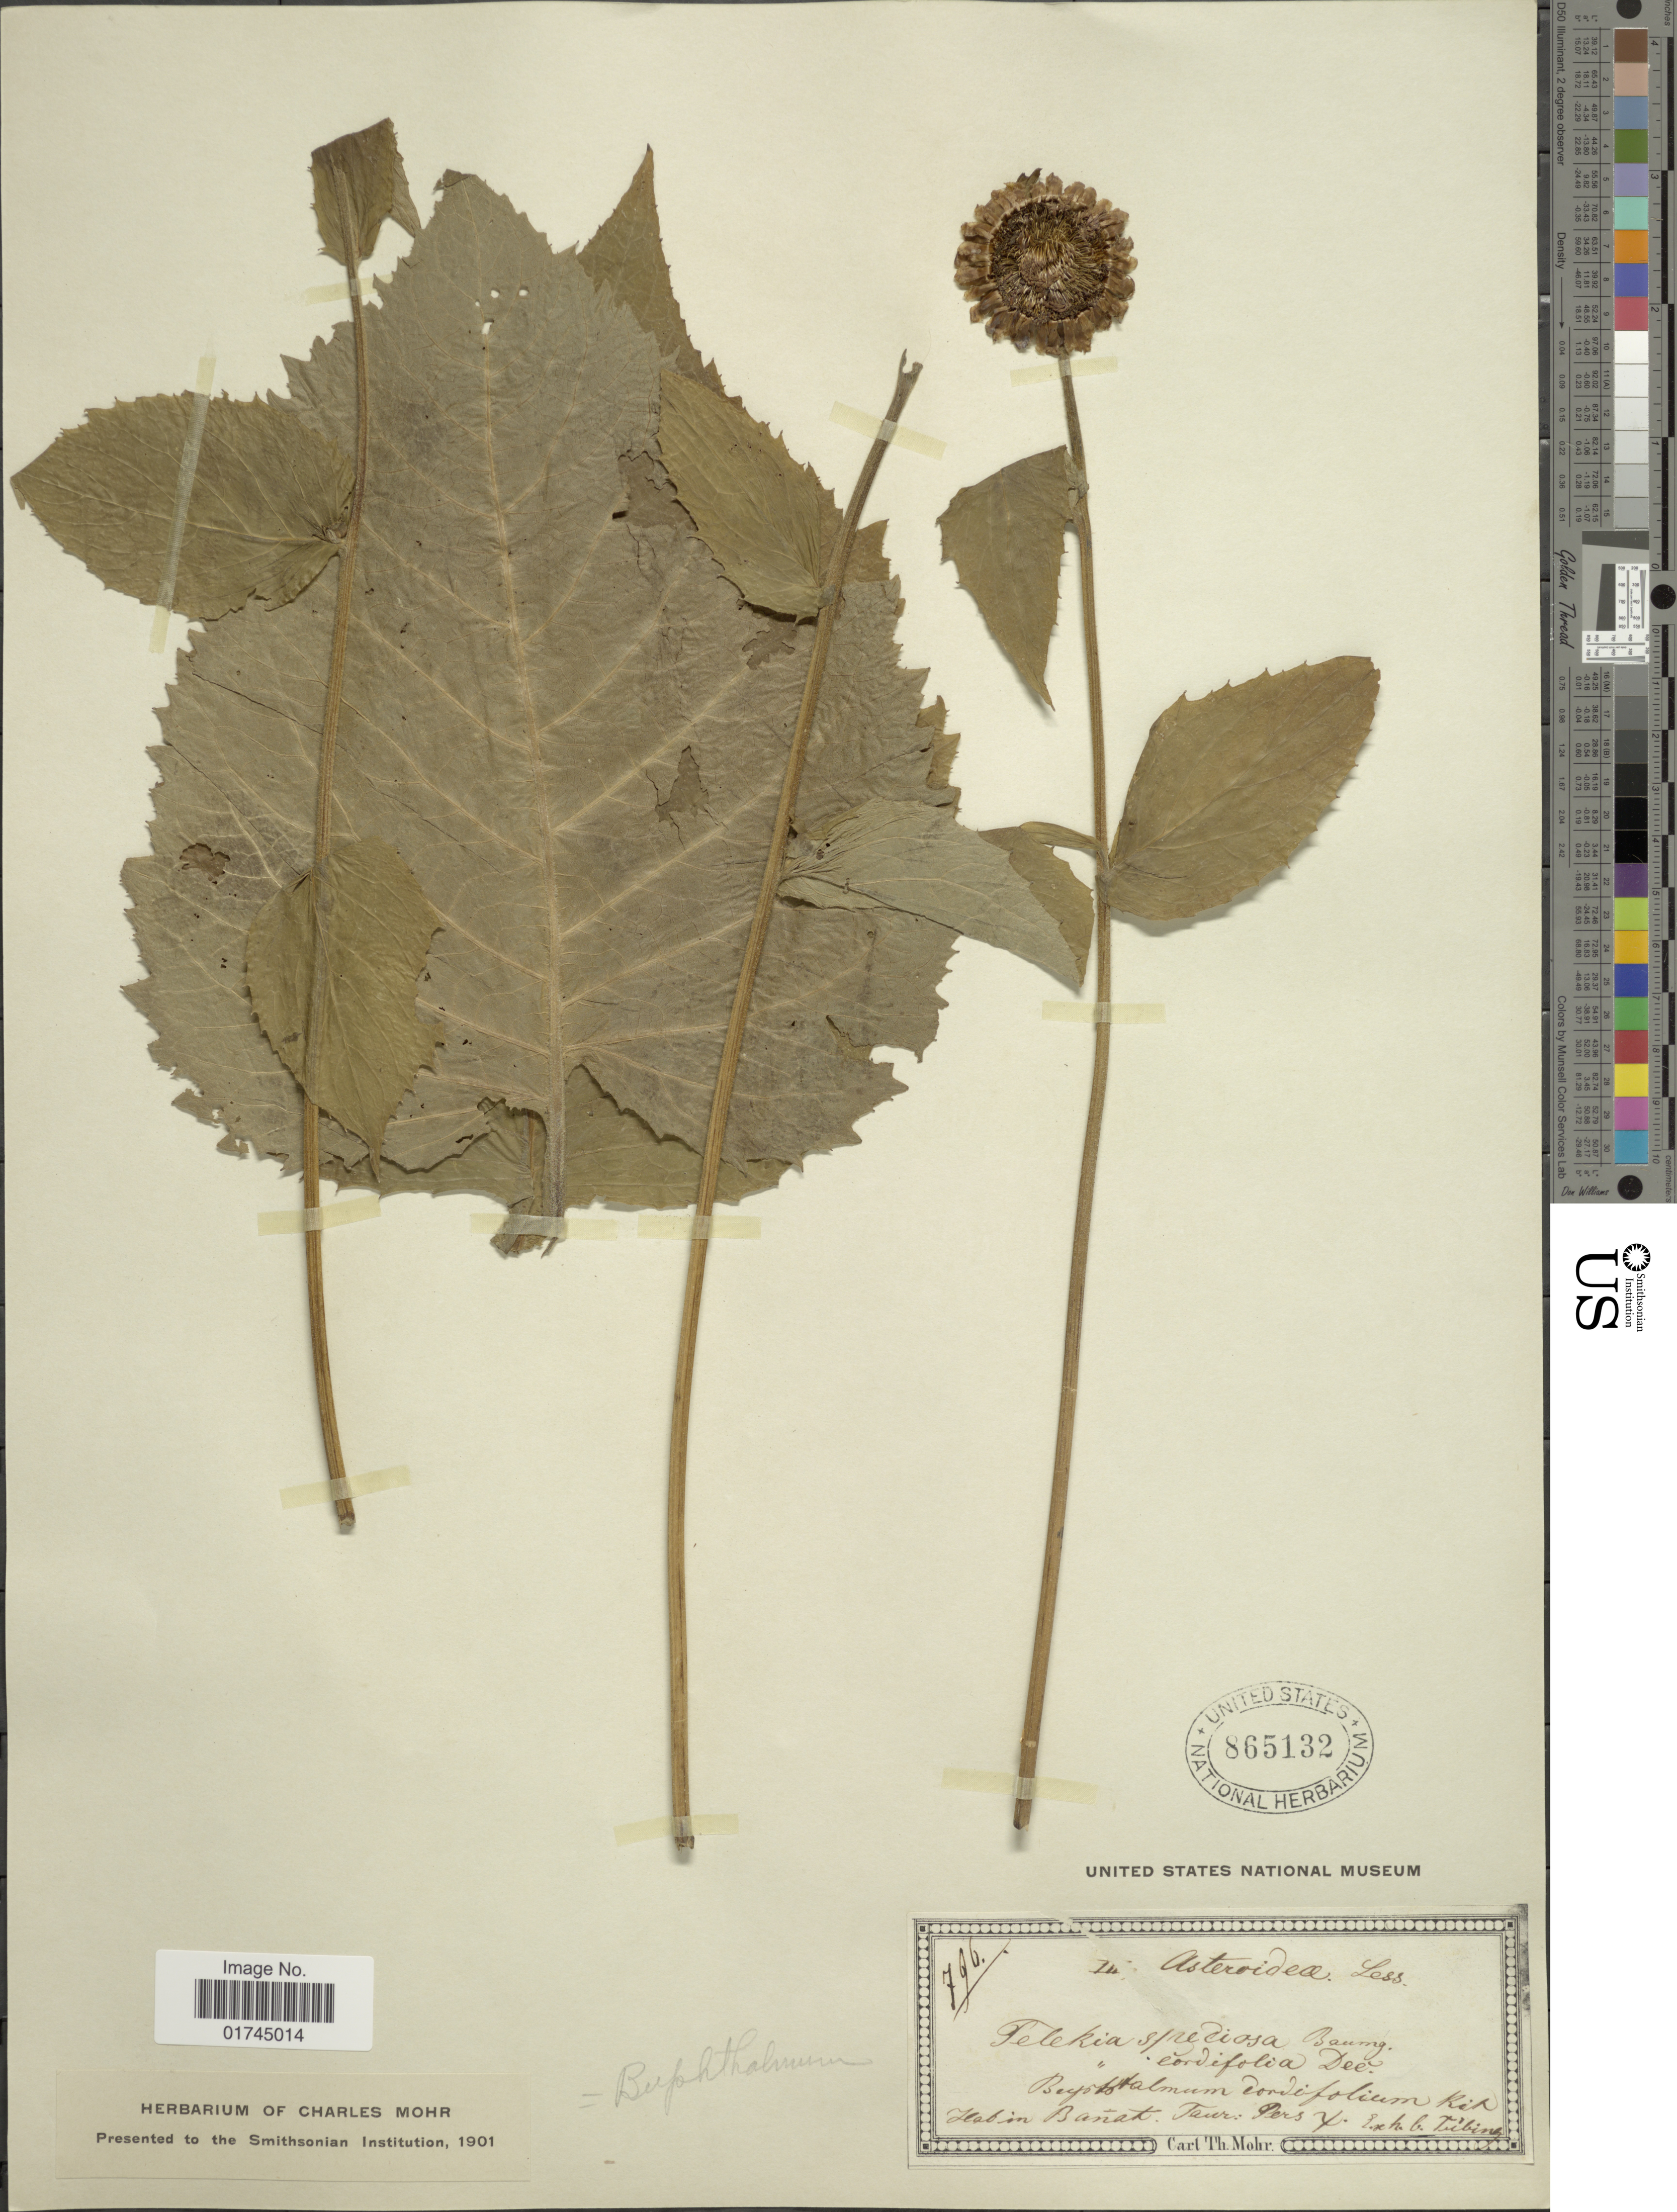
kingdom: Plantae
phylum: Tracheophyta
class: Magnoliopsida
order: Asterales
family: Asteraceae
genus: Buphthalmum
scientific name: Buphthalmum speciosum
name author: Schreb.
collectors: C. T. Mohr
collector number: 796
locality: Bañat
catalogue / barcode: US 865132